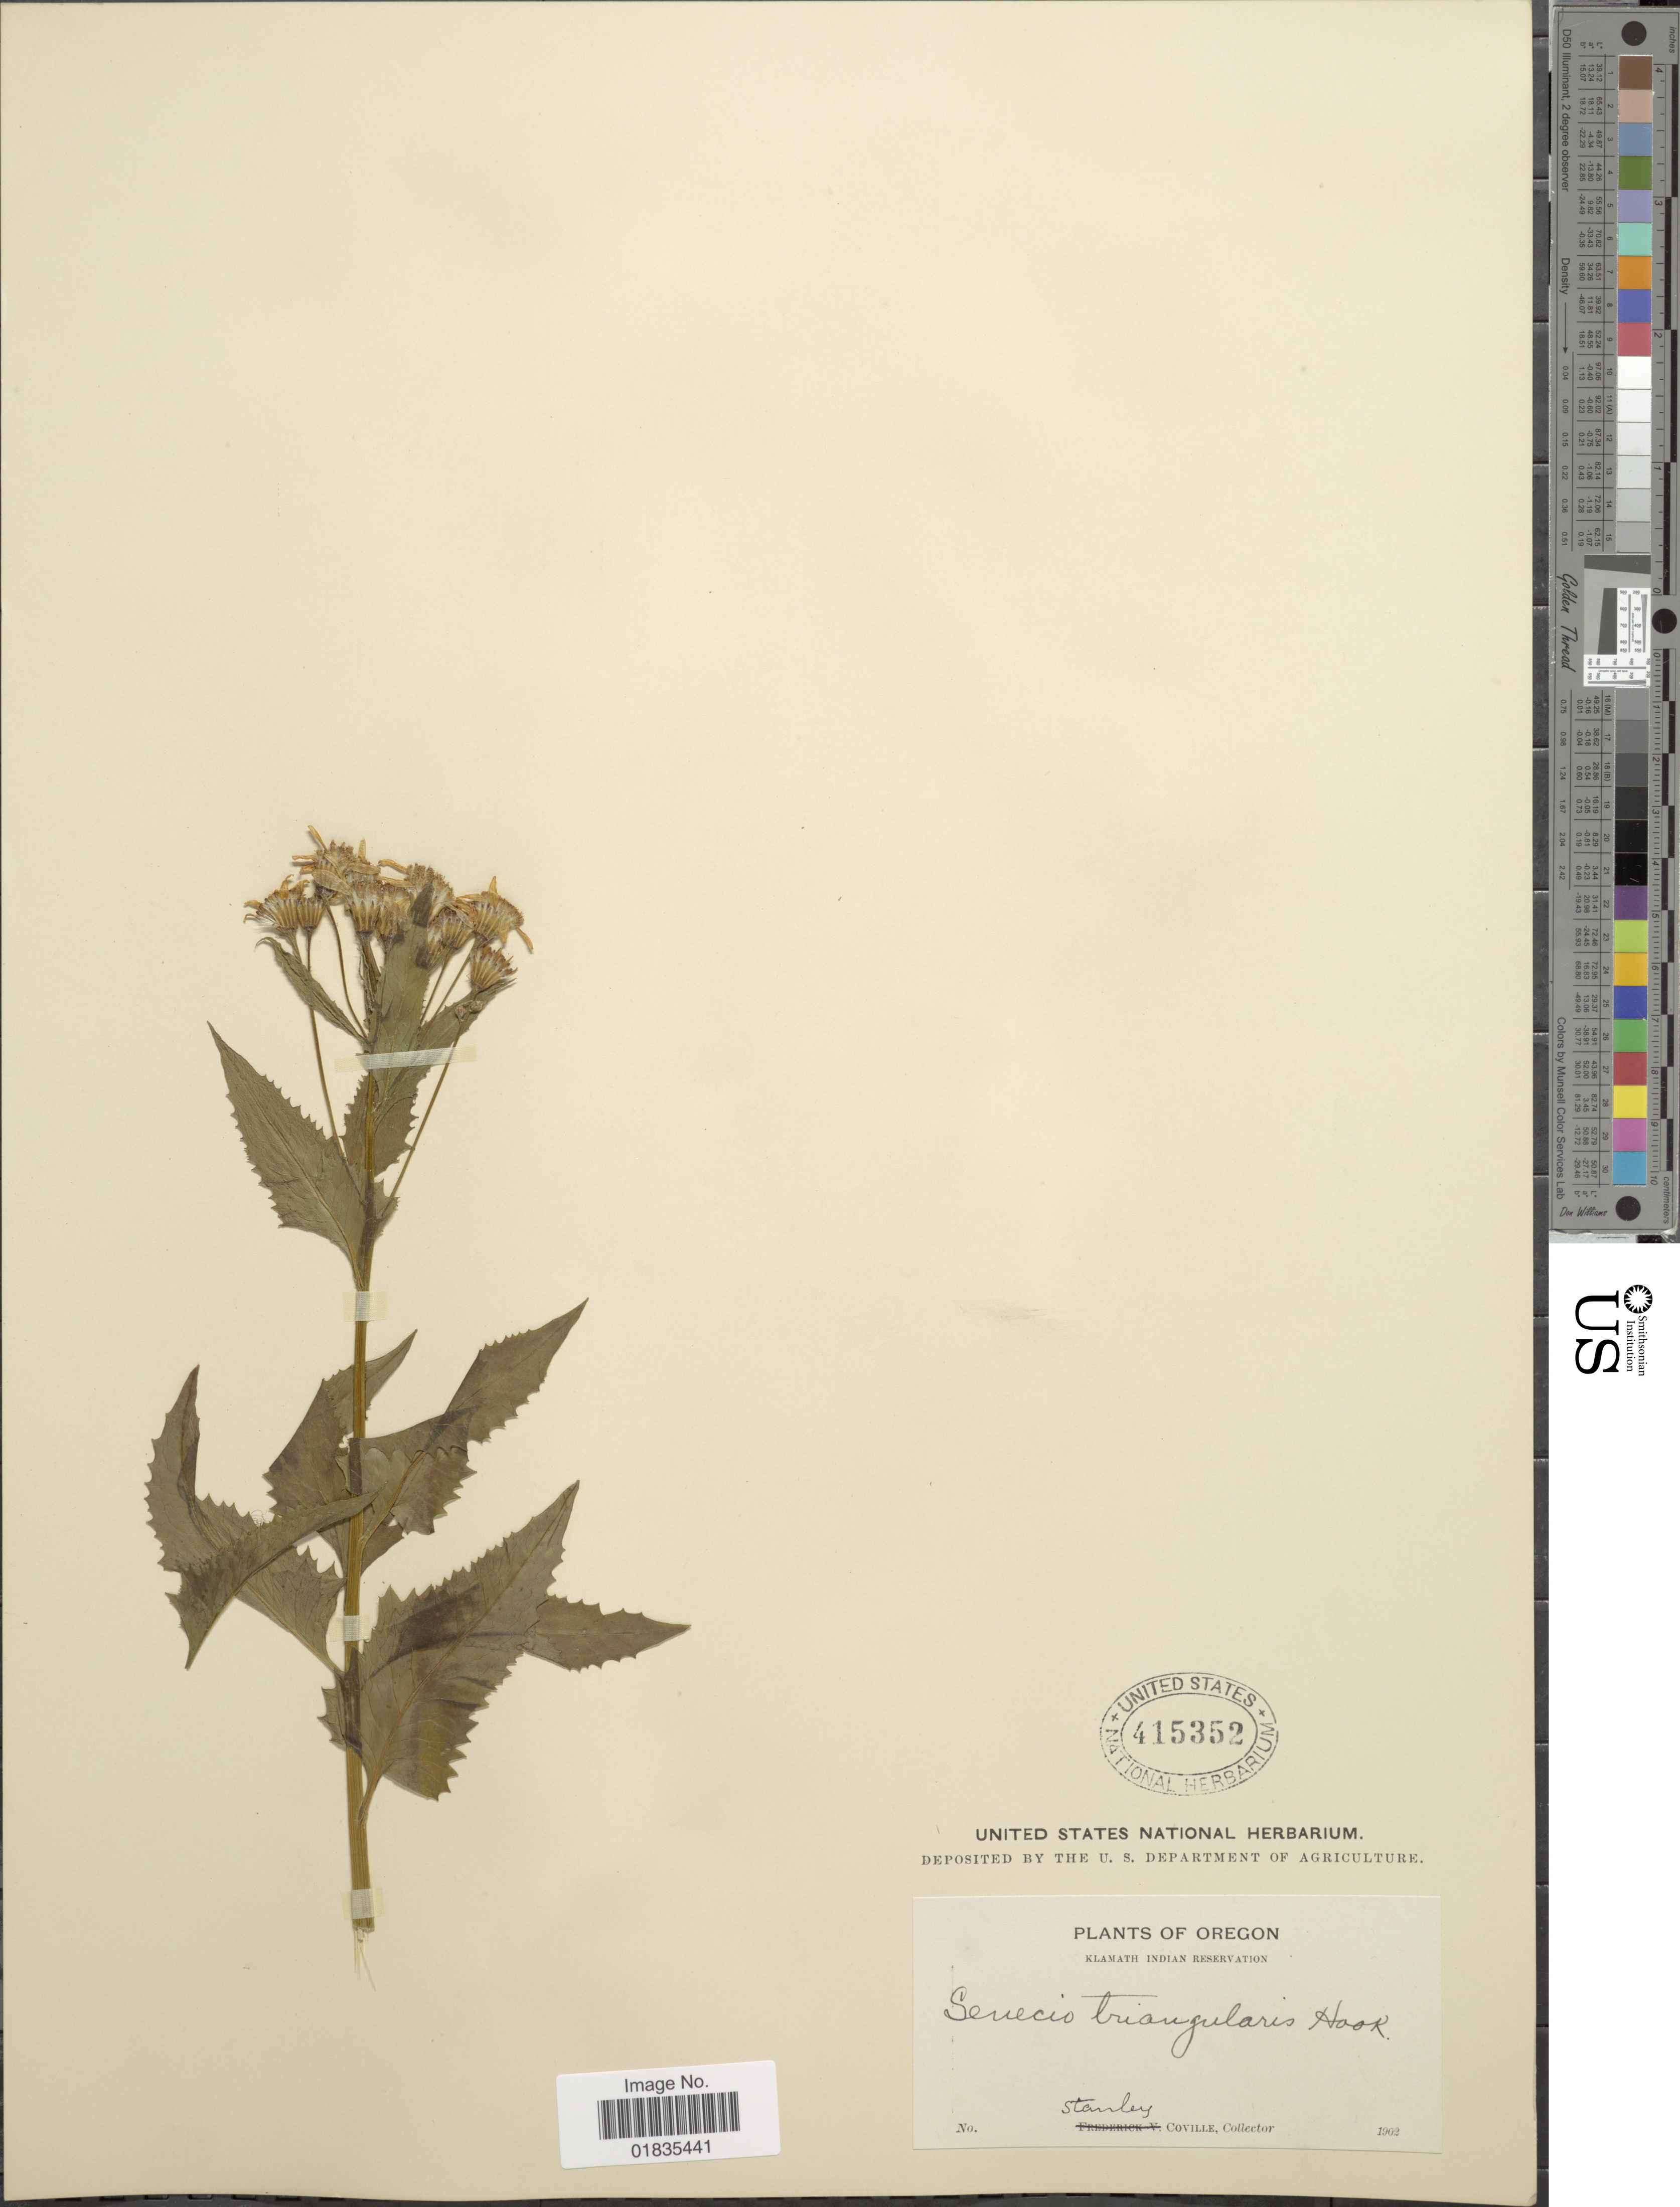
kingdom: Plantae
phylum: Tracheophyta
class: Magnoliopsida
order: Asterales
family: Asteraceae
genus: Senecio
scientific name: Senecio triangularis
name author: Hook.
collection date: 1902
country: United States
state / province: Oregon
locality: Klamath Indian Reservation.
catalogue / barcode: US 415352